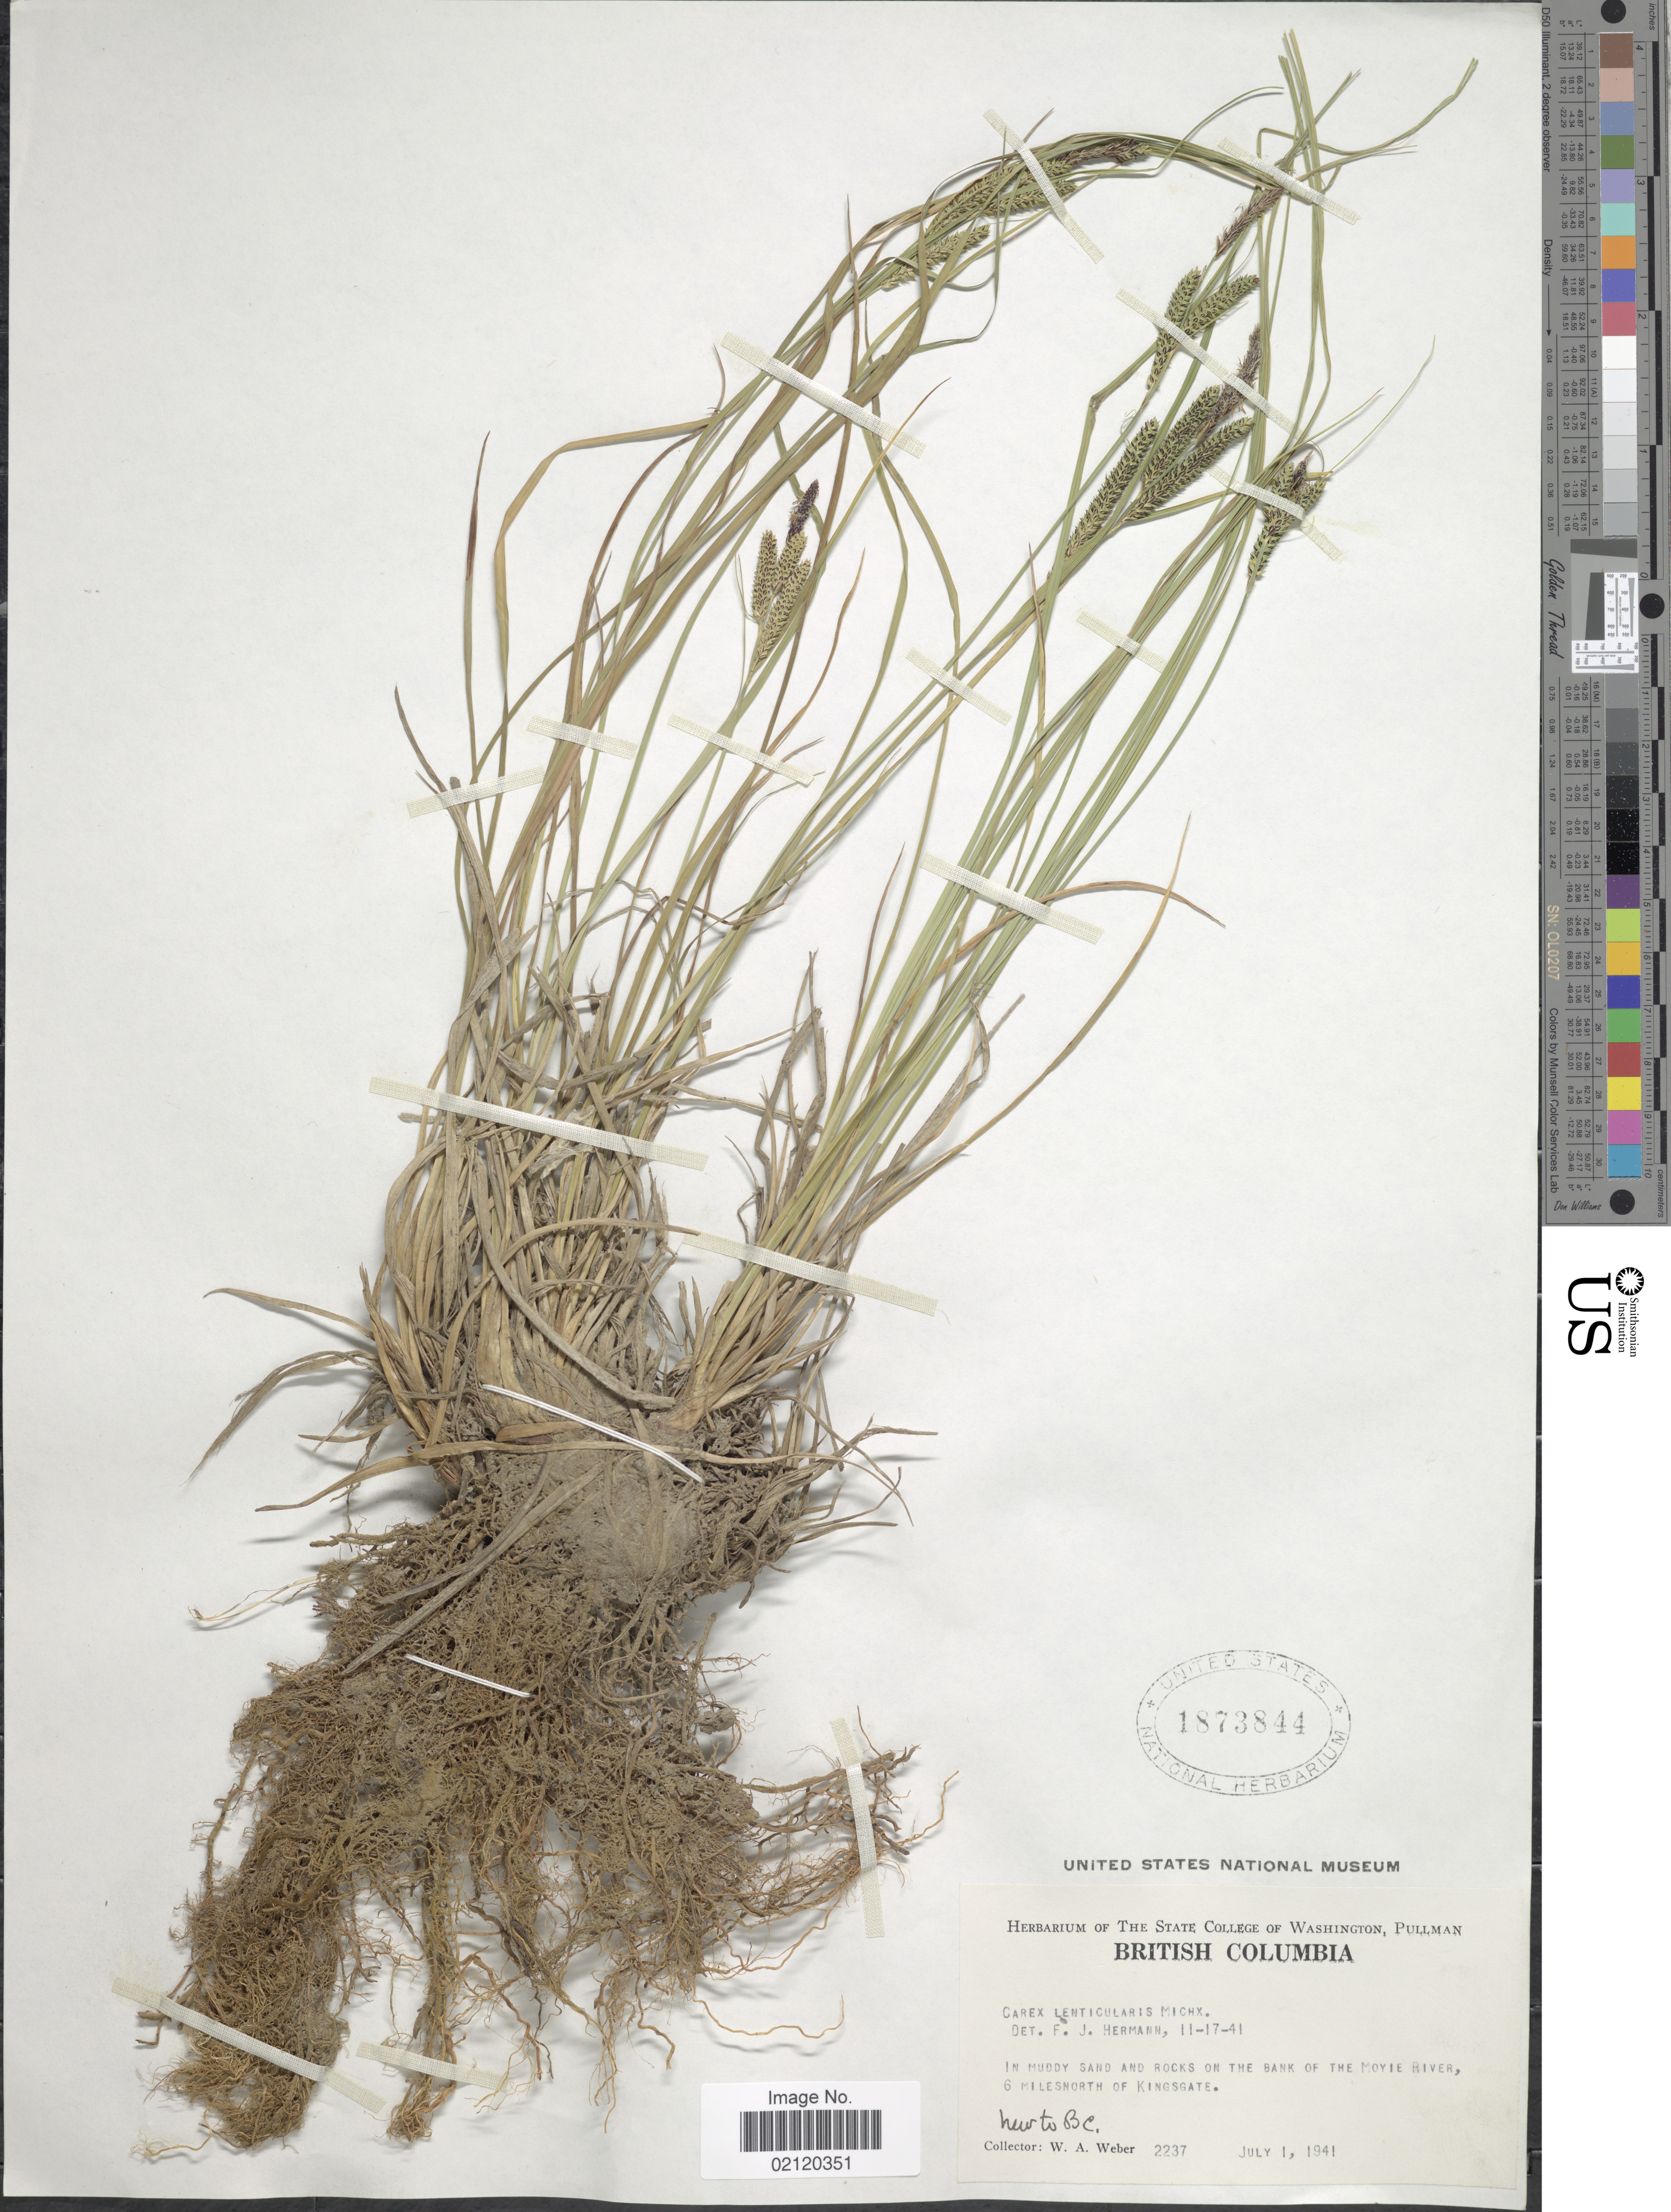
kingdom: Plantae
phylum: Tracheophyta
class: Liliopsida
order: Poales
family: Cyperaceae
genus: Carex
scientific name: Carex lenticularis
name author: Michx.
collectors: W. A. Weber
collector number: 2237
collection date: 1941-07-01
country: Canada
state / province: British Columbia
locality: In muddy sand and rocks on the bank of the Moyie River, 6 miles north of Kingsgate, near to BC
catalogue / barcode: US 1873844